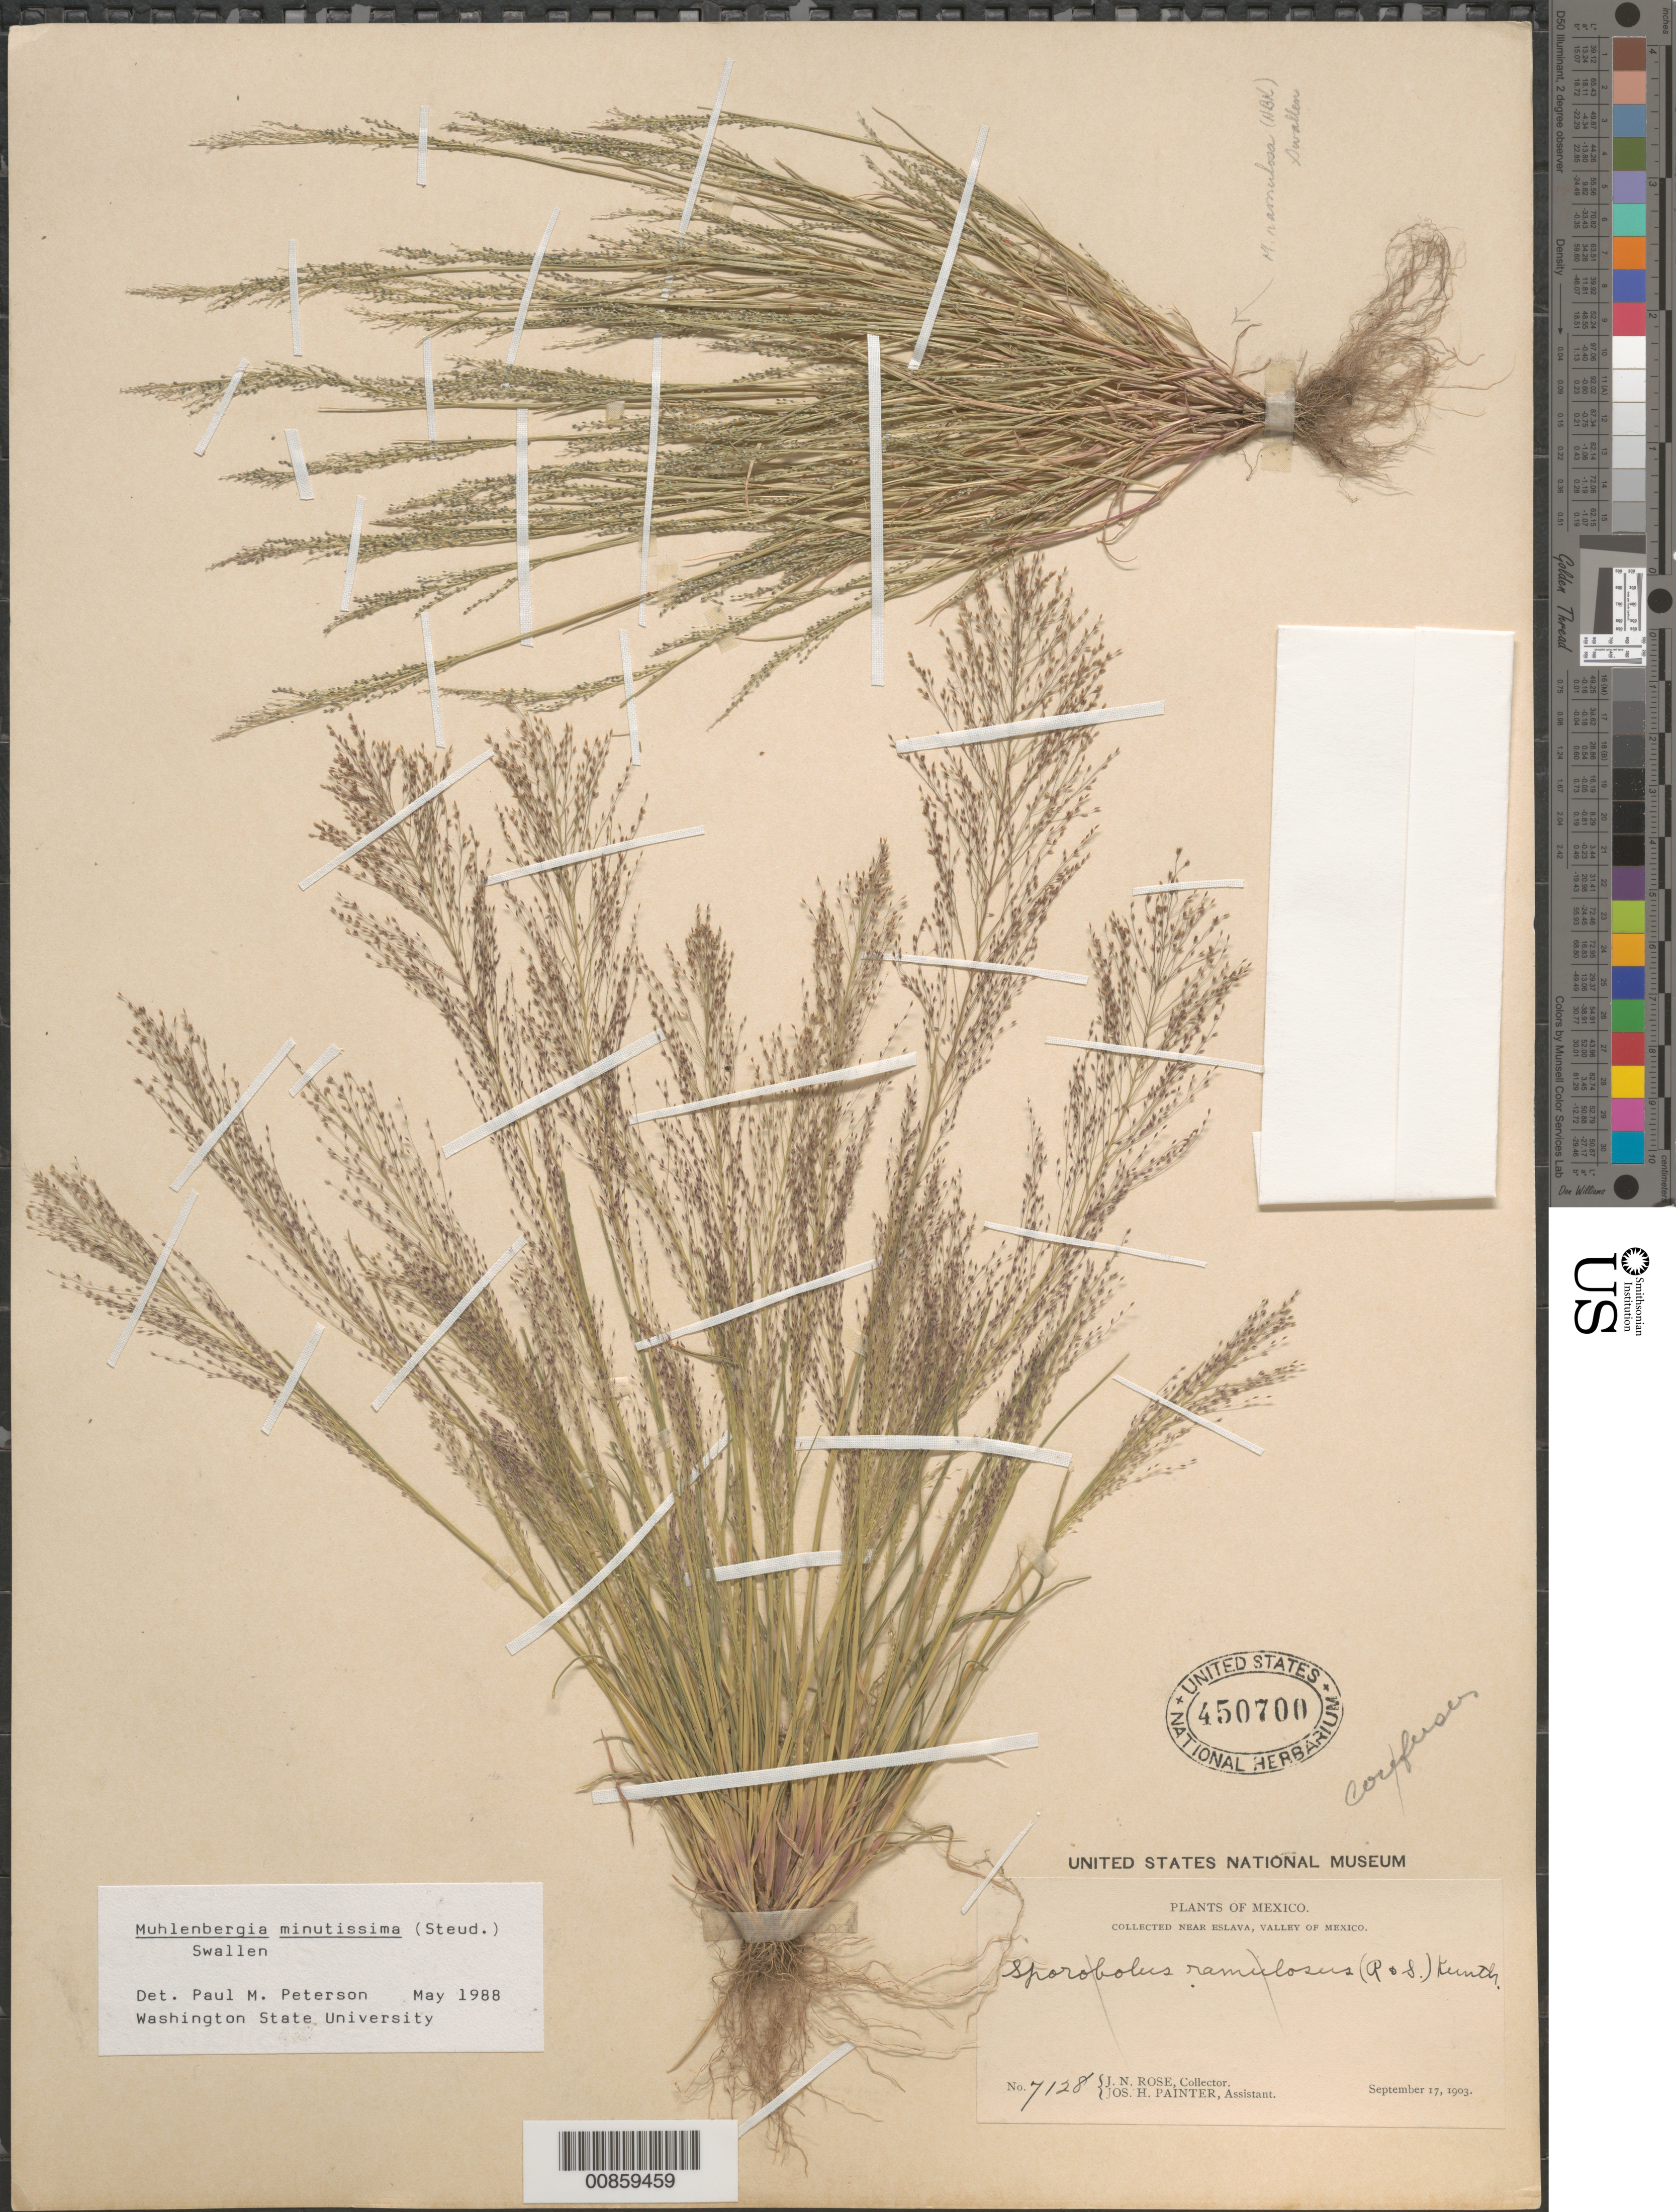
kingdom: Plantae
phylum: Tracheophyta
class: Liliopsida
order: Poales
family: Poaceae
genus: Muhlenbergia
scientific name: Muhlenbergia minutissima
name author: (Steud.) Swallen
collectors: J. N. Rose & J. H. Painter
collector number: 7128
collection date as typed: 17 Sep 1903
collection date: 1903-09-17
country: Mexico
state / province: Distrito Federal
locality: Near Eslava, Valley of Mexico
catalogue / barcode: US 450700